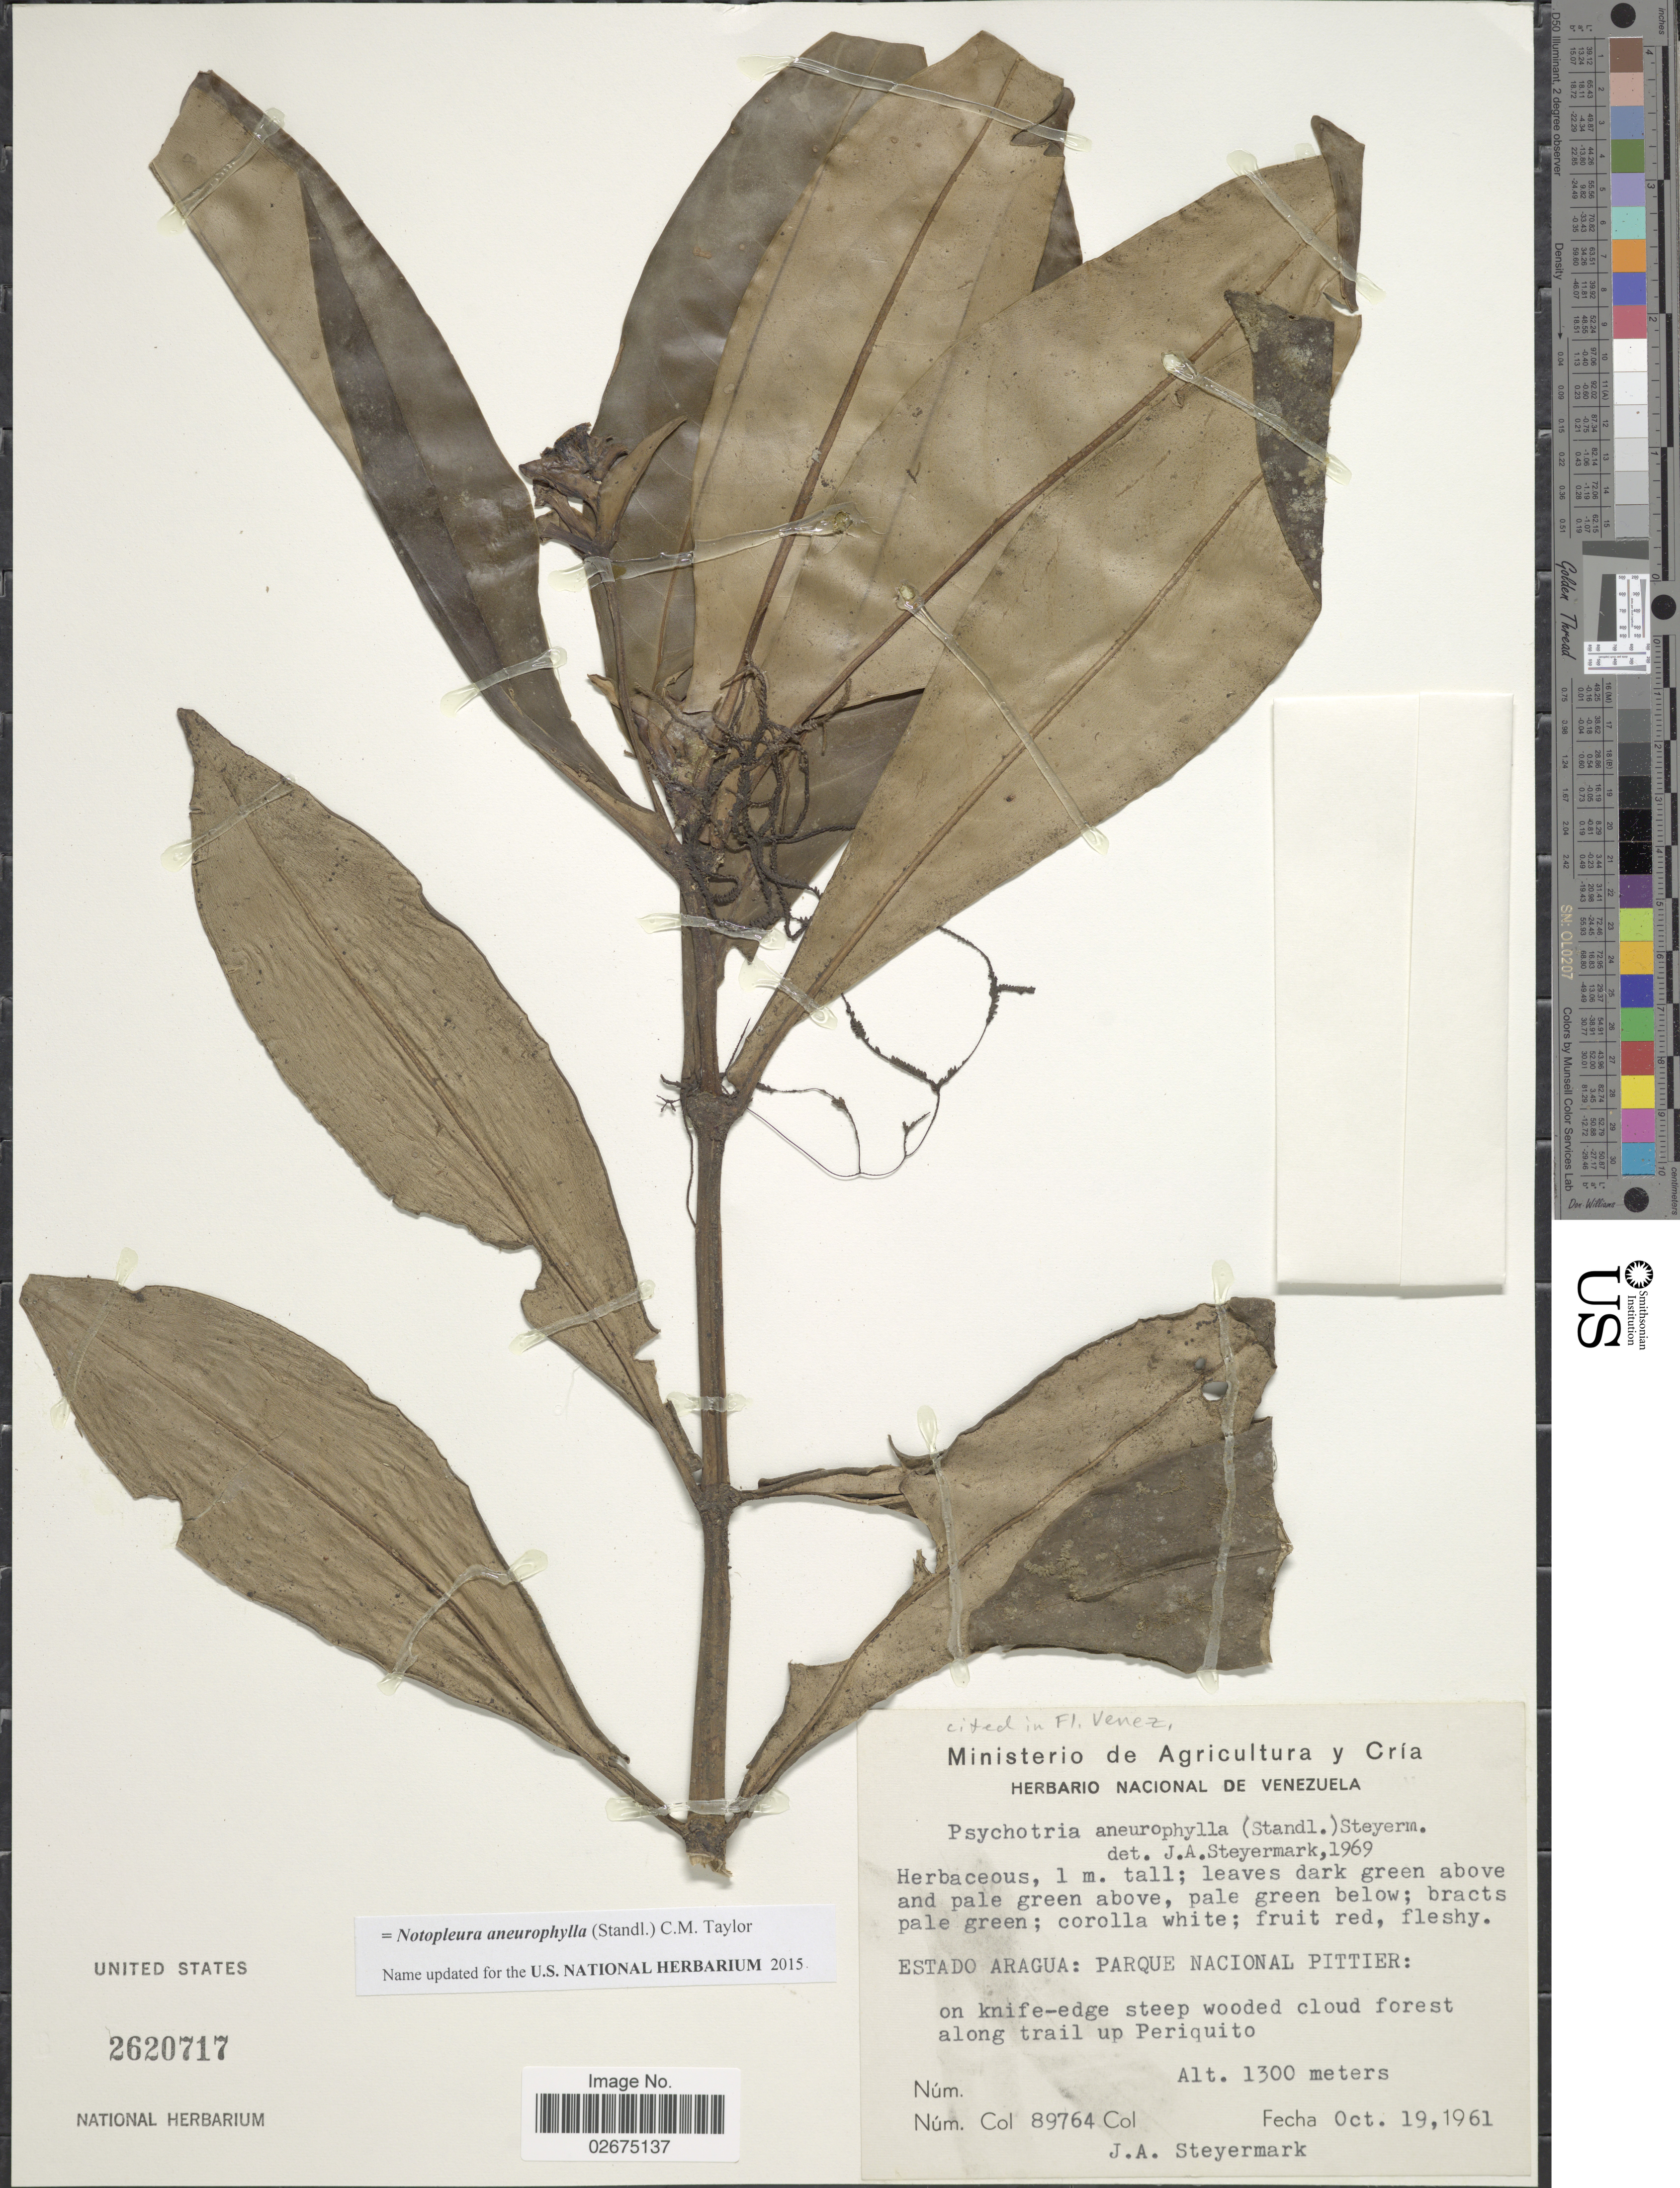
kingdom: Plantae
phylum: Tracheophyta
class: Magnoliopsida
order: Gentianales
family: Rubiaceae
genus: Notopleura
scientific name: Notopleura aneurophylla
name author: (Standl.) C.M. Taylor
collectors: J. Steyermark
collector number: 89764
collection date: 1961-10-19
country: Venezuela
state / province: Aragua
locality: Parque Nacional Pittier: on knife-edge steep wooded cloud forest along trail up Periquito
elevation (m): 1300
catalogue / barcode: US 2620717